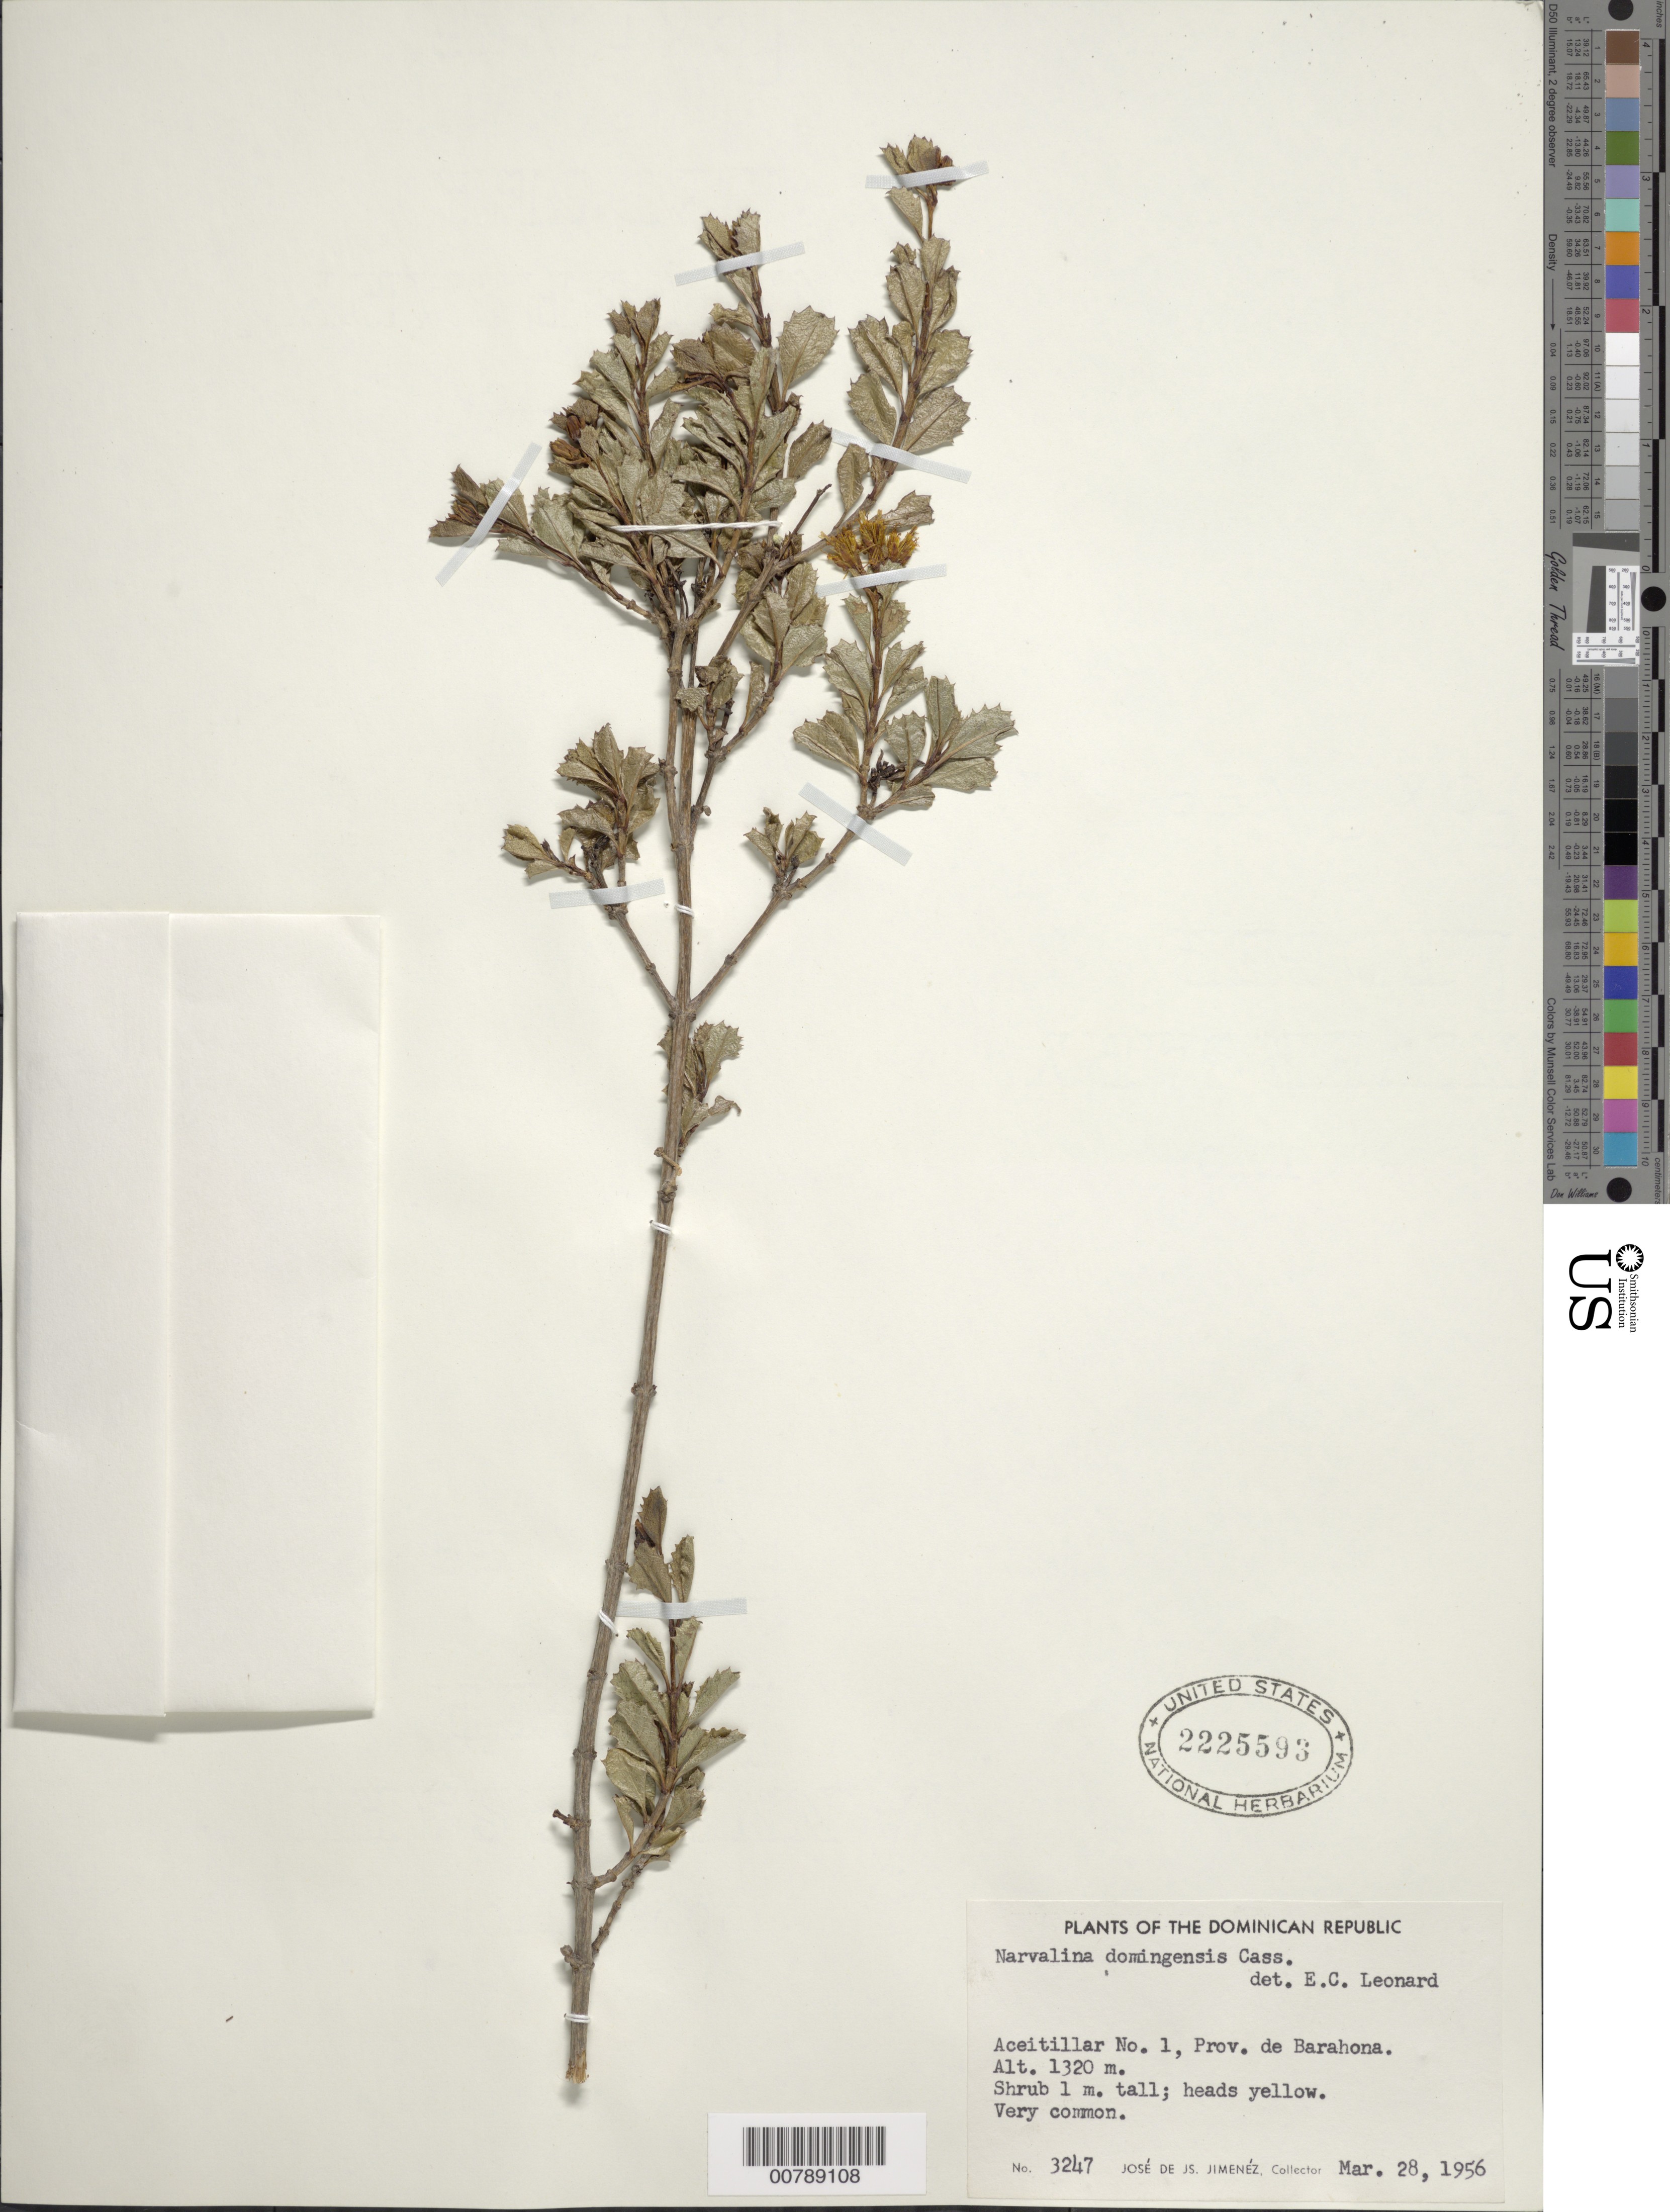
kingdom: Plantae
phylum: Tracheophyta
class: Magnoliopsida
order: Asterales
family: Asteraceae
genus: Narvalina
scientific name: Narvalina domingensis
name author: (Cass.) Less.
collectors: J. J. Jiménez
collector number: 3247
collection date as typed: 28 Mar 1956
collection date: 1956-03-28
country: Dominican Republic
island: Hispaniola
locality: Aceitillar No. 1, Provincia de Barahona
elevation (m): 1320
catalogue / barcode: US 2225593